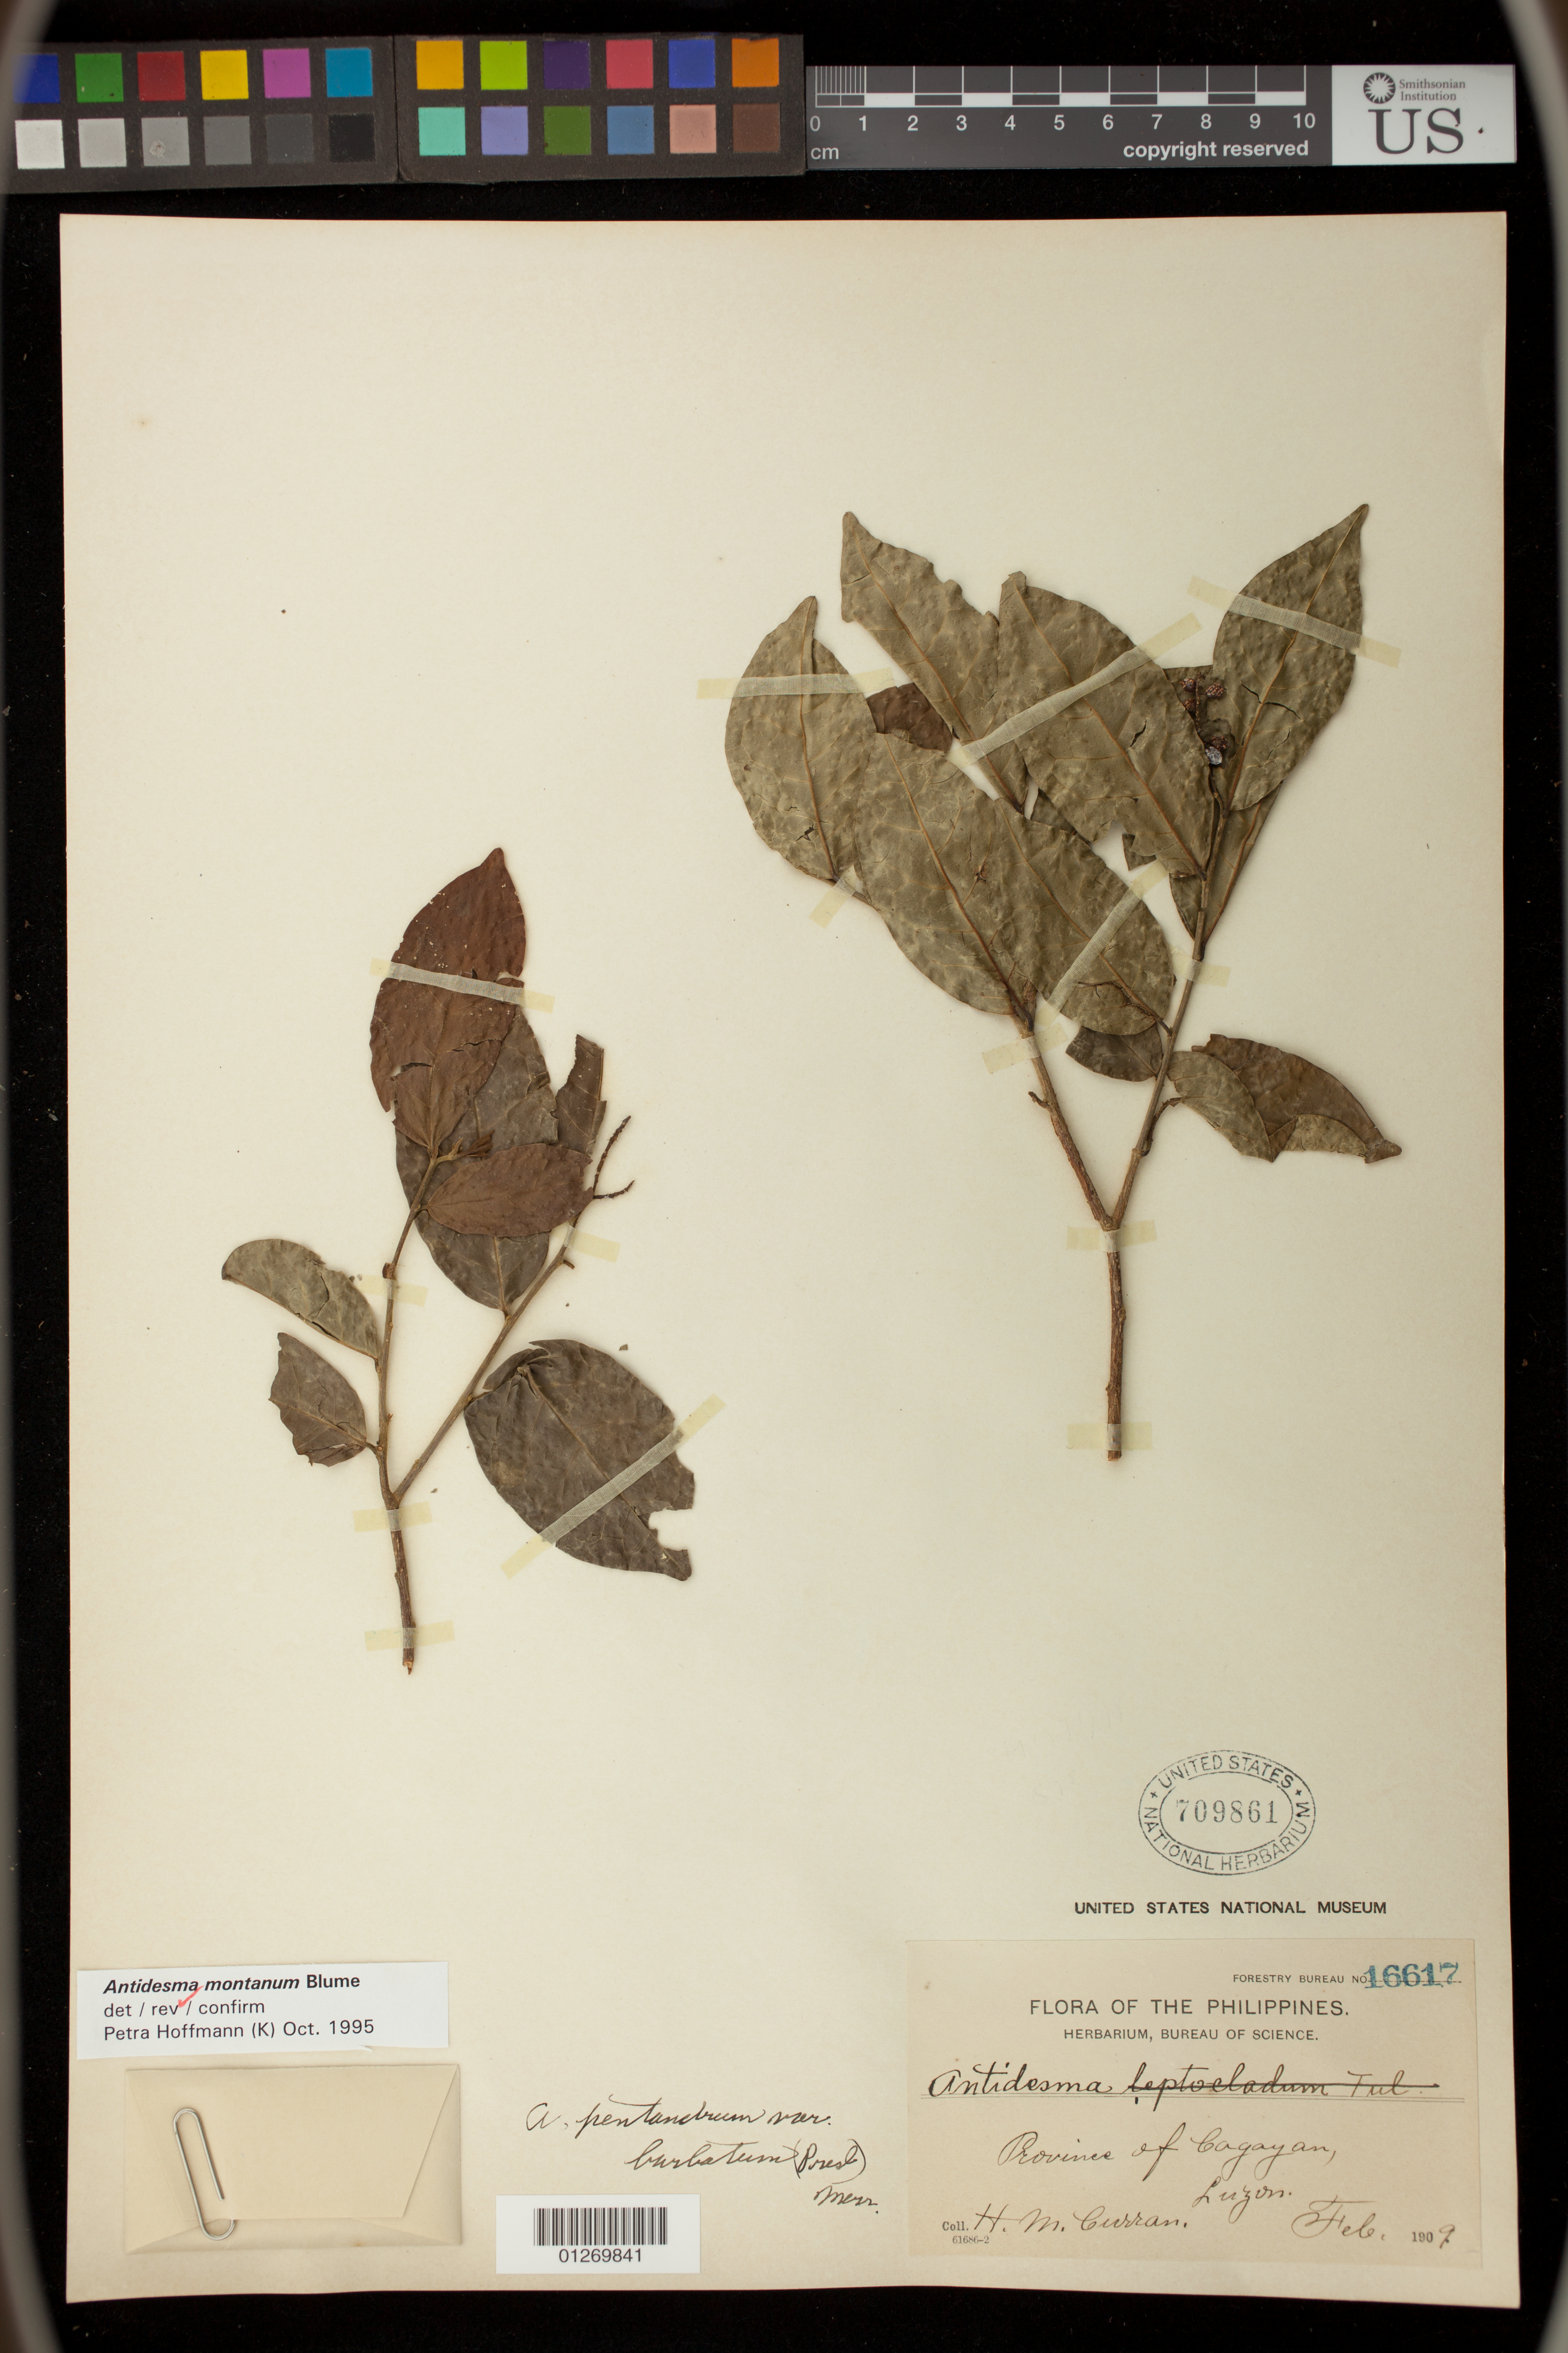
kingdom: Plantae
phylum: Tracheophyta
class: Magnoliopsida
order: Malpighiales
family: Phyllanthaceae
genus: Antidesma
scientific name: Antidesma montanum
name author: Blume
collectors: H. M. Curran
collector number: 16617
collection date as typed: Feb 1909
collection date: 1909-02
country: Philippines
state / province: Cagayan Valley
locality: Province of Cagayan, Luzon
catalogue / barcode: US 709861